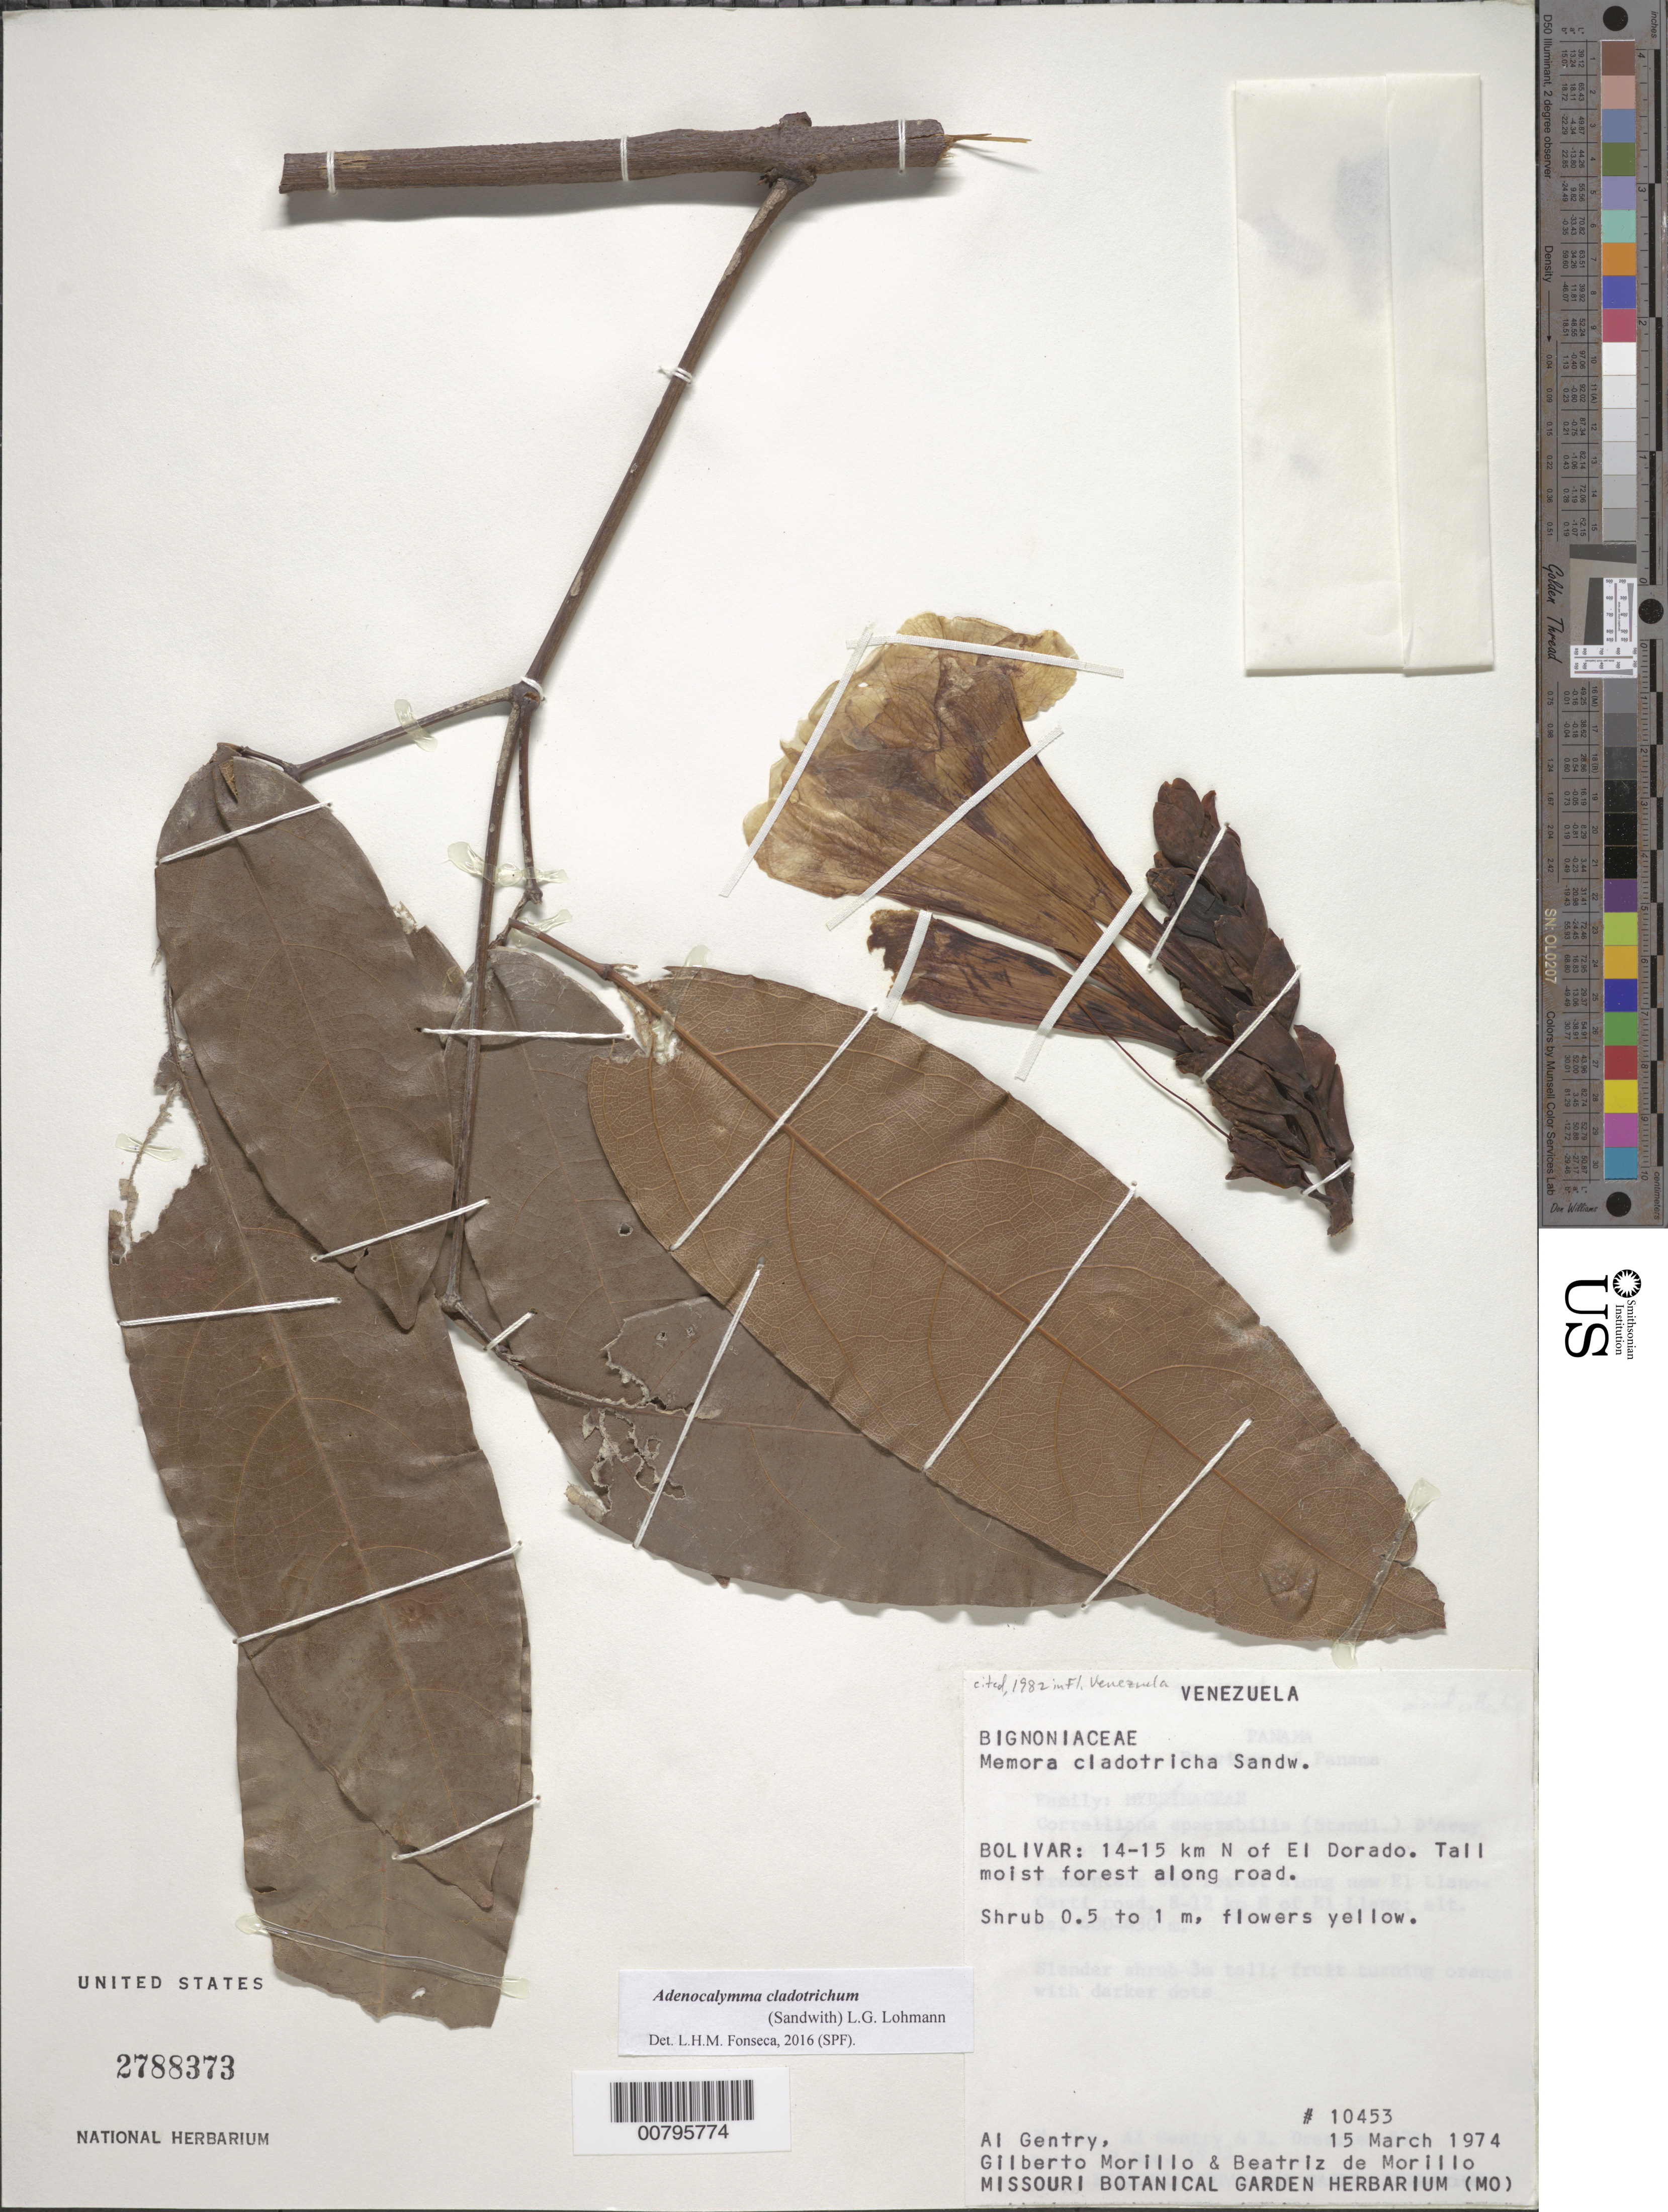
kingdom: Plantae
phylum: Tracheophyta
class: Magnoliopsida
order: Lamiales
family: Bignoniaceae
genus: Adenocalymma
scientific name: Adenocalymma cladotrichum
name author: (Sandwith) L.G. Lohmann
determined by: Fonseca, L. H. M.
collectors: A. H. Gentry, G. N. Morillo & B. Morillo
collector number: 10453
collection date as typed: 15-Mar-74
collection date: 1974-03-15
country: Venezuela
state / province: Bolívar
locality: El Dorado, 14-15 km N of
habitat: Tall moist forest along road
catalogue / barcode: US 2788373